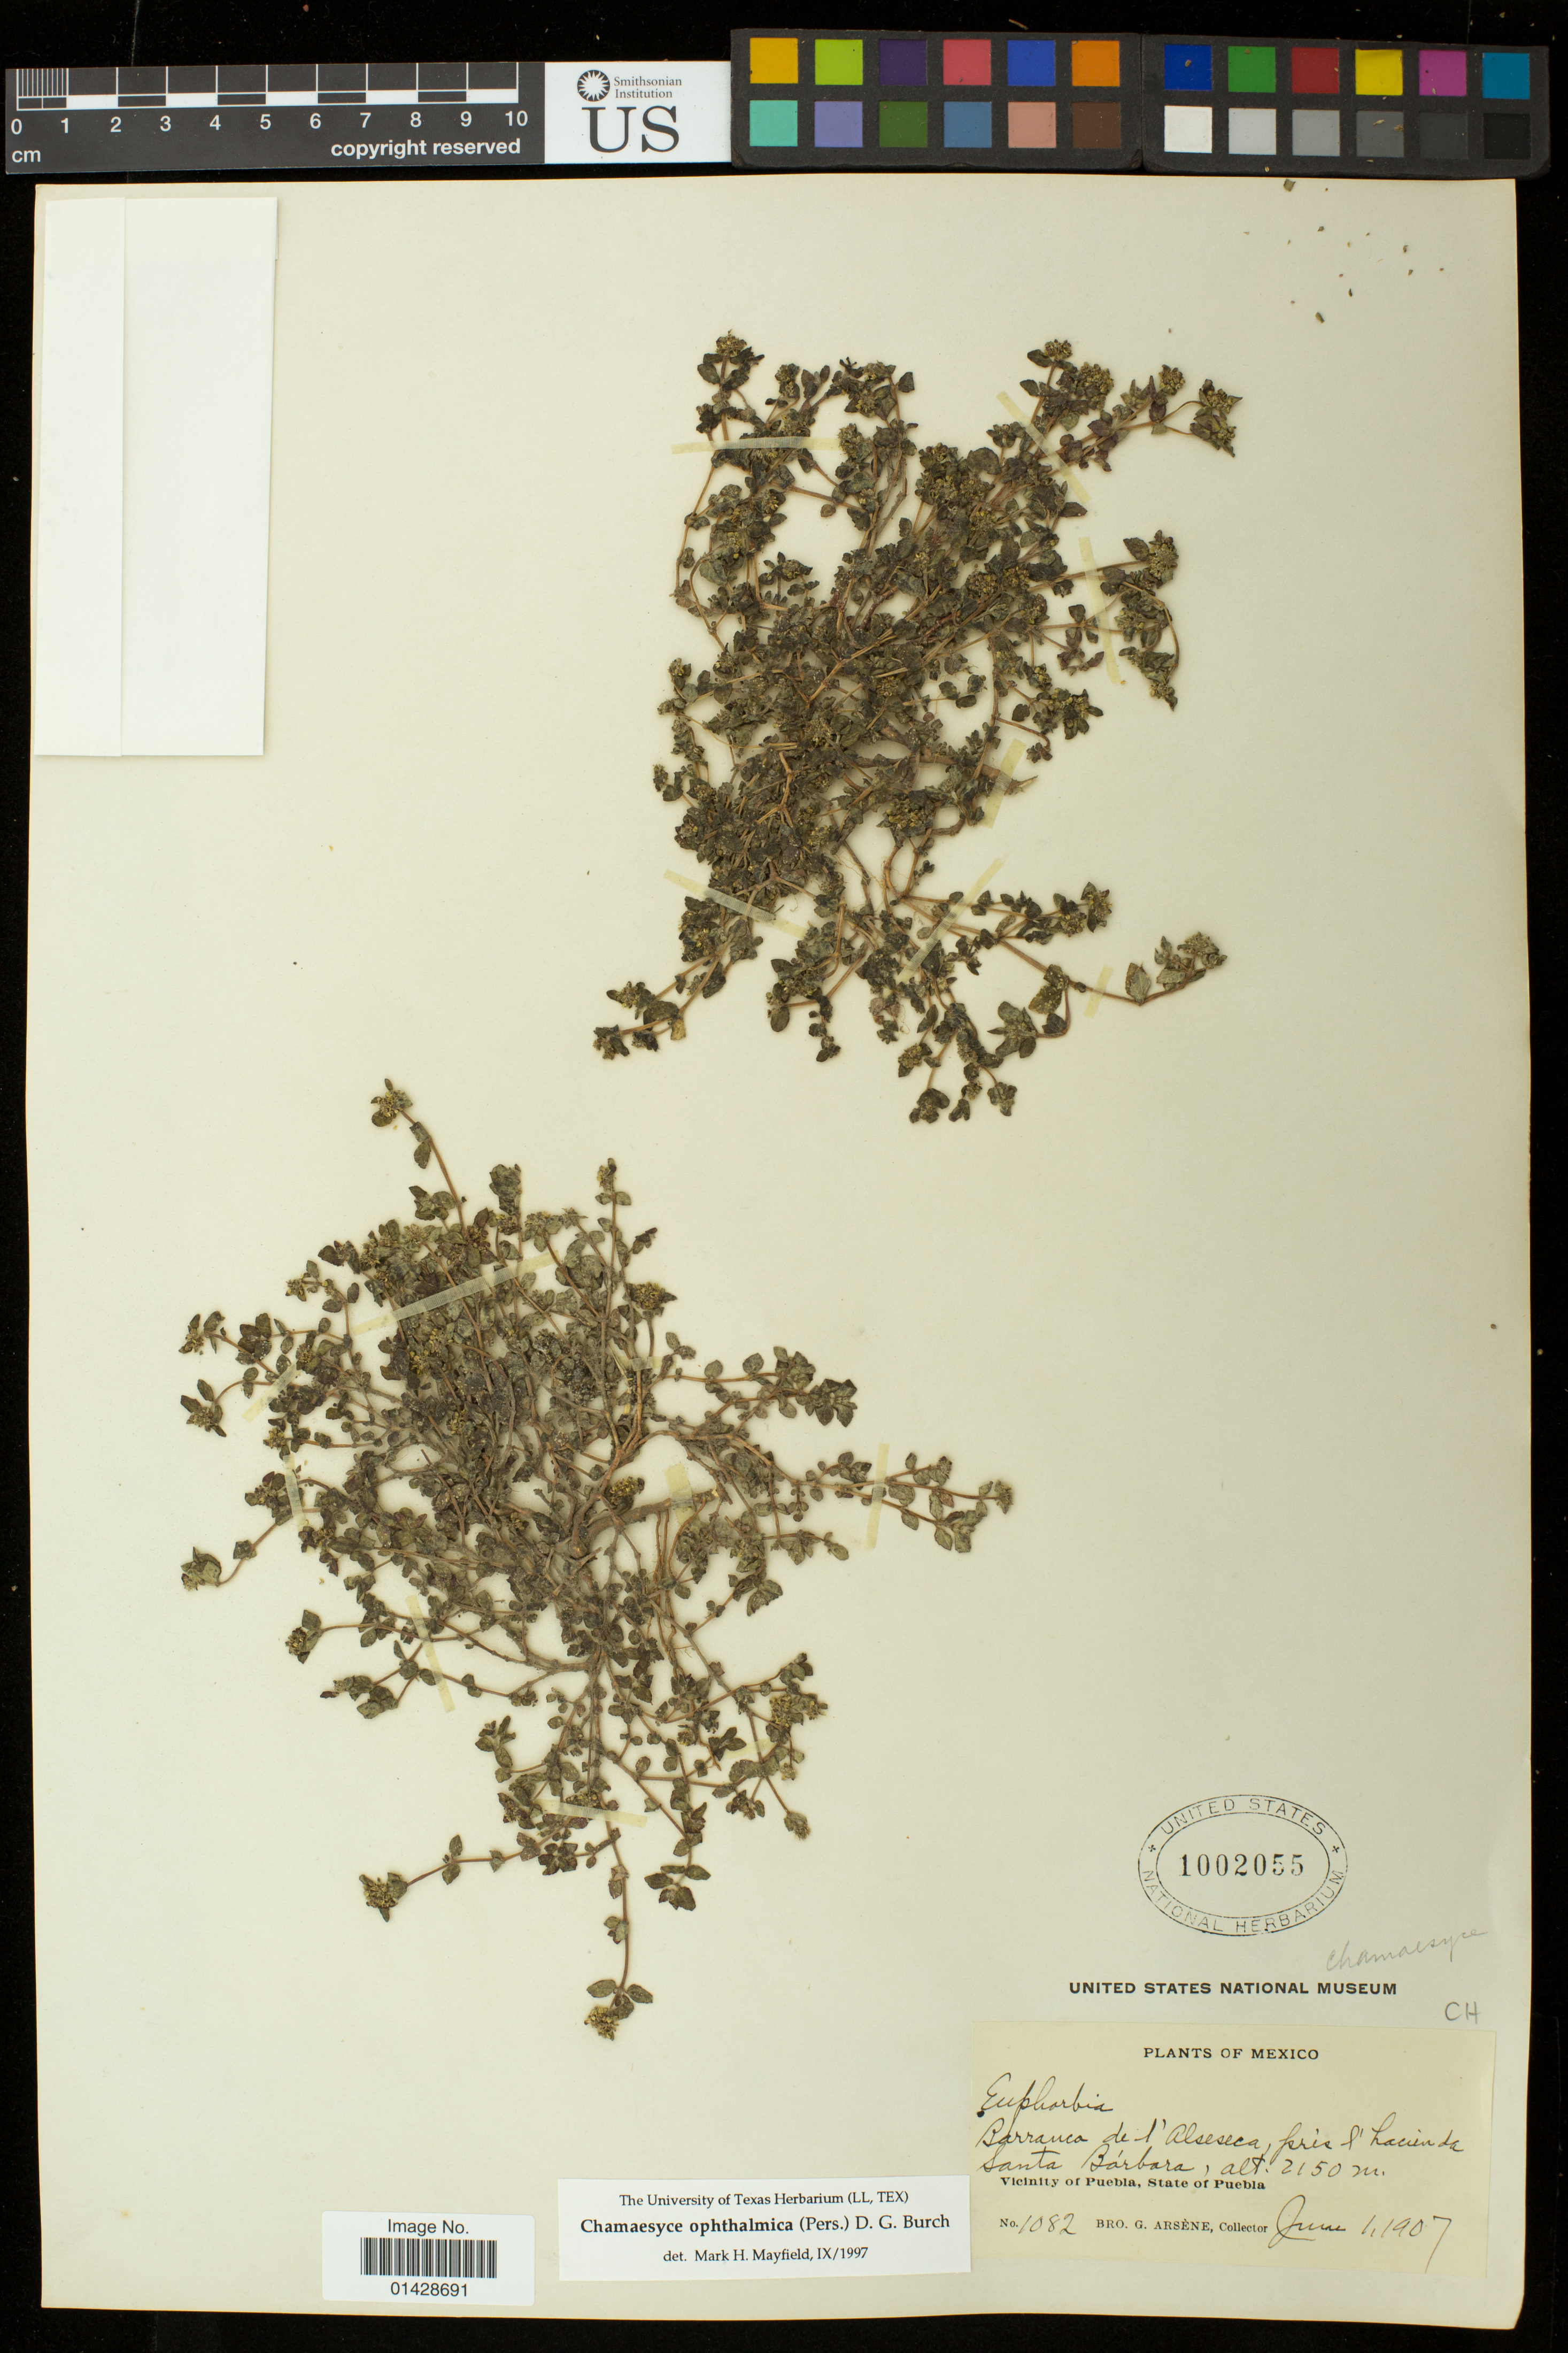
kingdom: Plantae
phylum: Tracheophyta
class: Magnoliopsida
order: Malpighiales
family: Euphorbiaceae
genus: Euphorbia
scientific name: Euphorbia ophthalmica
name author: Pers.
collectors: Bro. G. Arsène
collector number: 1082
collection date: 1907-06-01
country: Mexico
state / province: Puebla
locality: Barranca de l'Alseseca, pris l'hacienda Santa Barbara; Vicinity of Puebla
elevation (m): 2150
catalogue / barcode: US 1002055